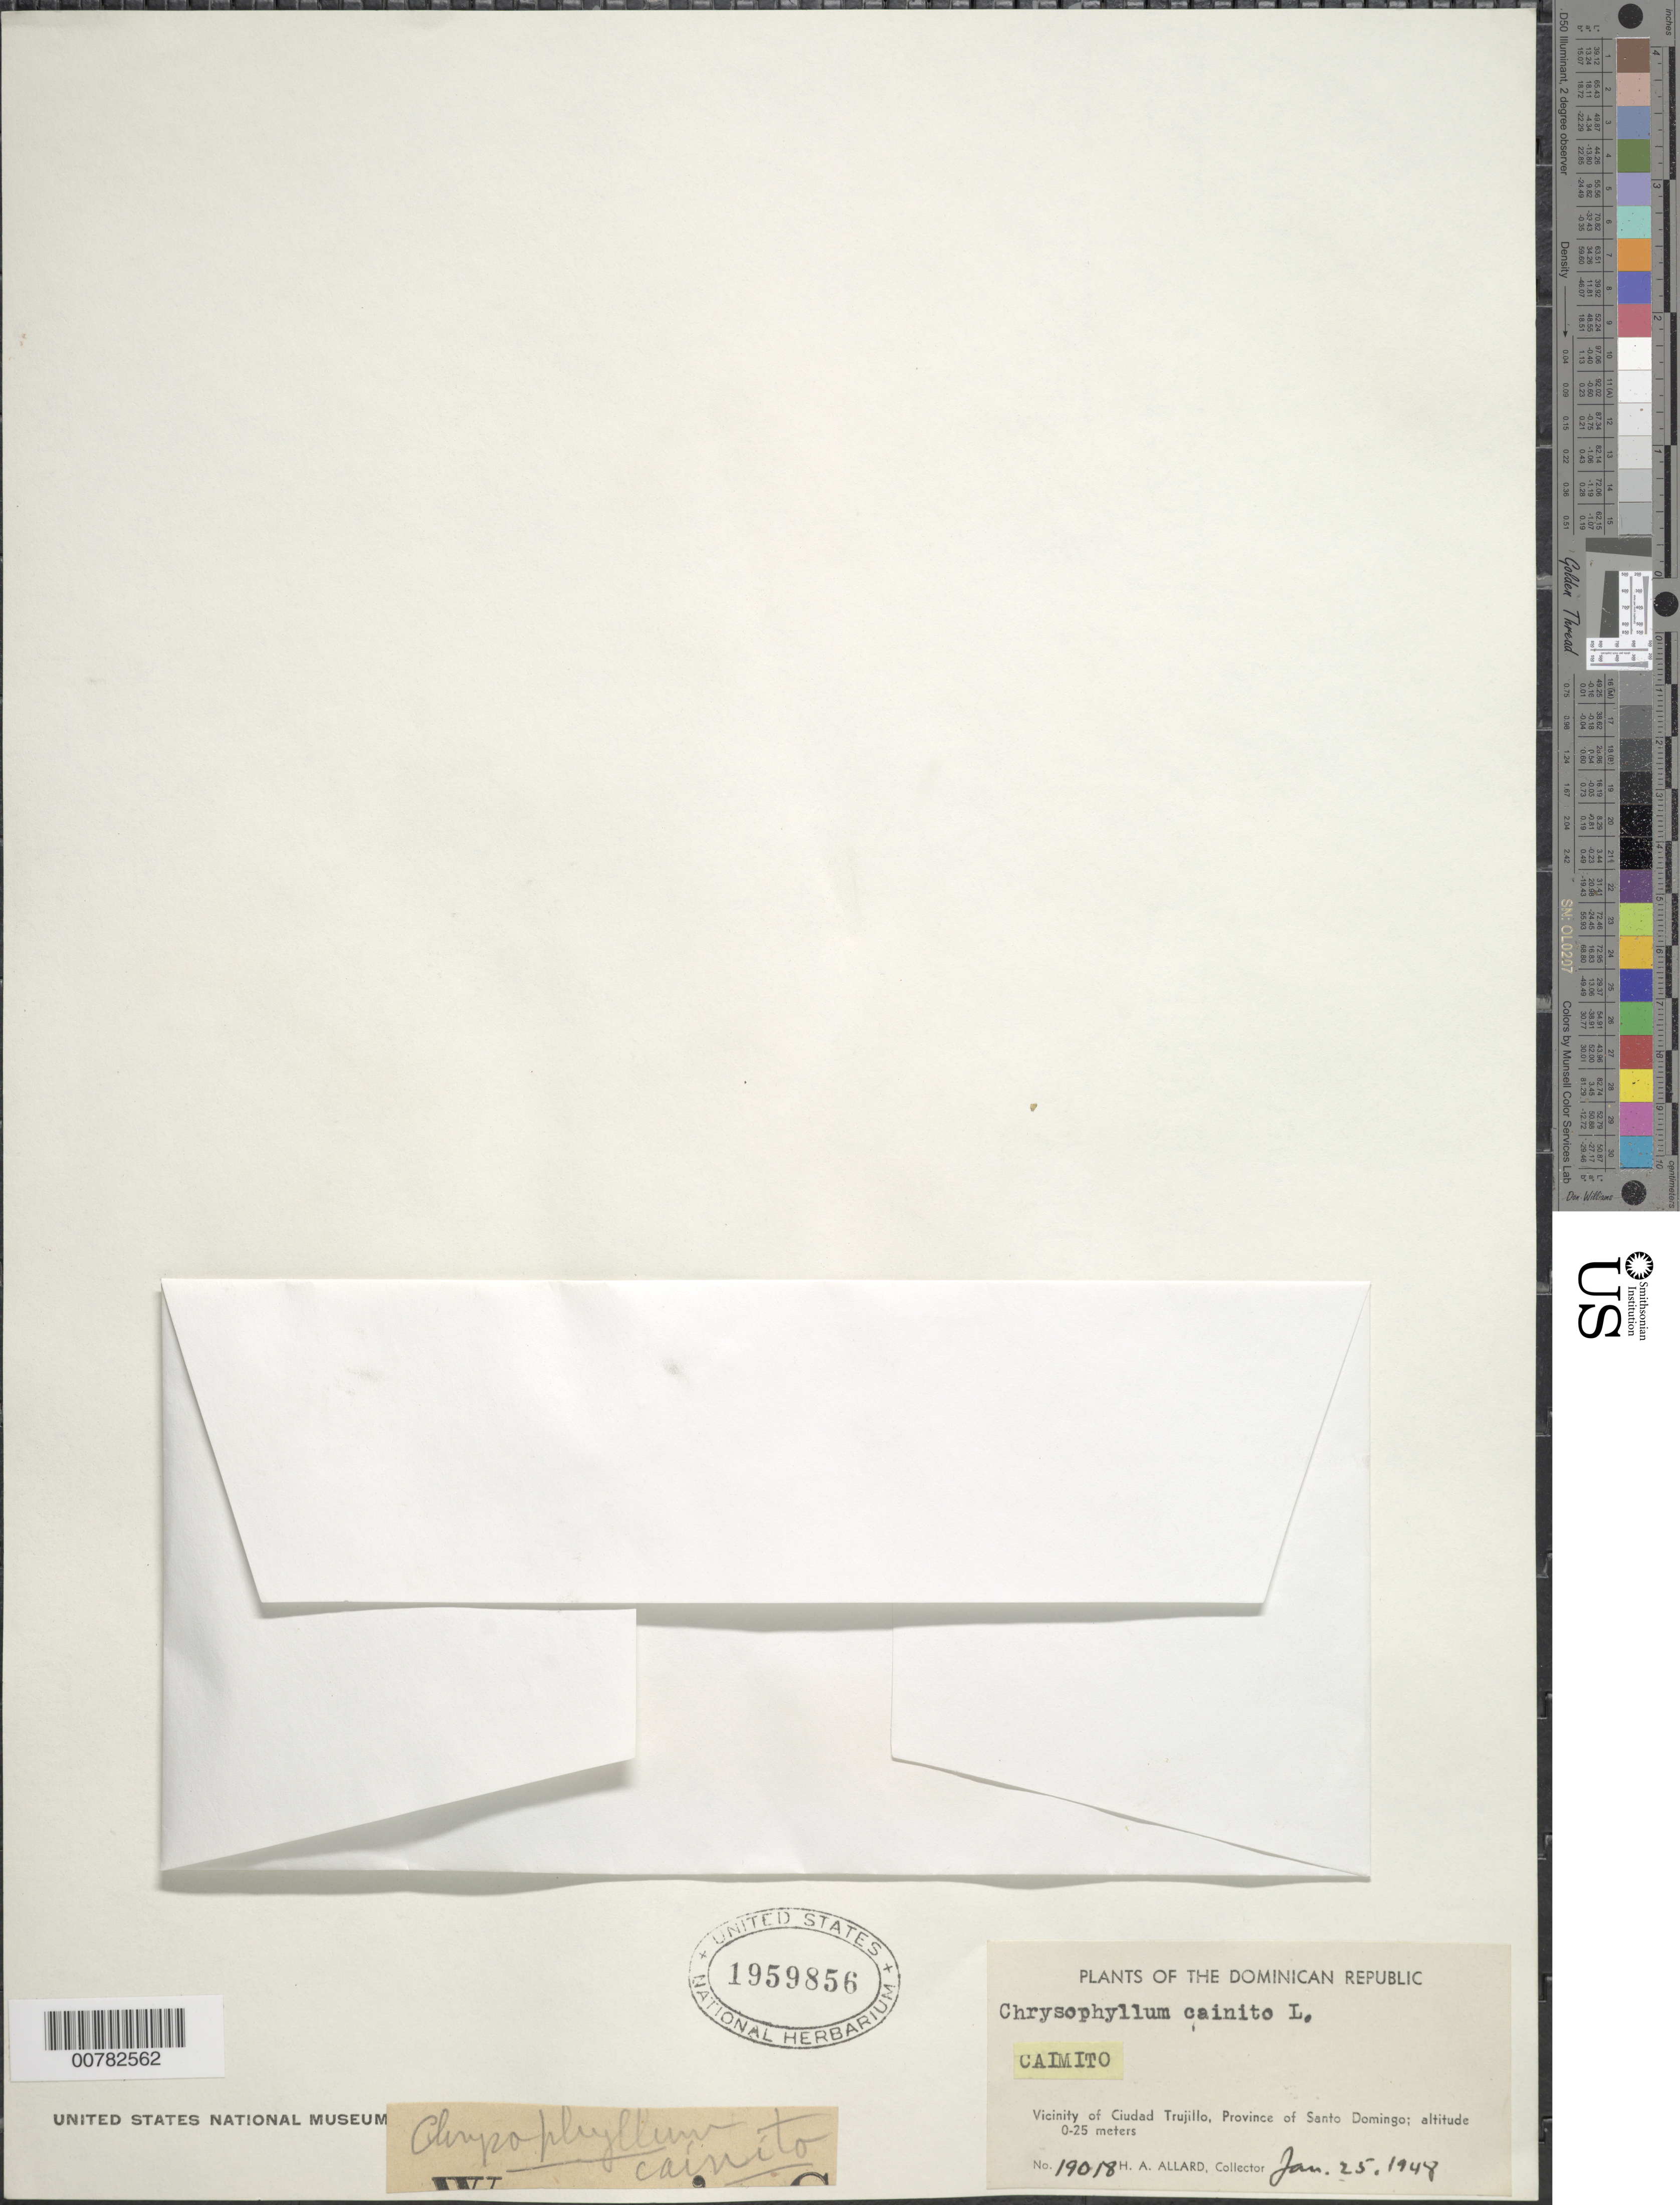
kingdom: Plantae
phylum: Tracheophyta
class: Magnoliopsida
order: Ericales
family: Sapotaceae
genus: Chrysophyllum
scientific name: Chrysophyllum cainito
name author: L.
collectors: H. A. Allard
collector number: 19018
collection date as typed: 25 Jan 1948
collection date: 1948-01-25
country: Dominican Republic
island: Hispaniola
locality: Province of Santo Domingo, vicinity of Ciudad Trujillo.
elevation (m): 0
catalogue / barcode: US 1959856